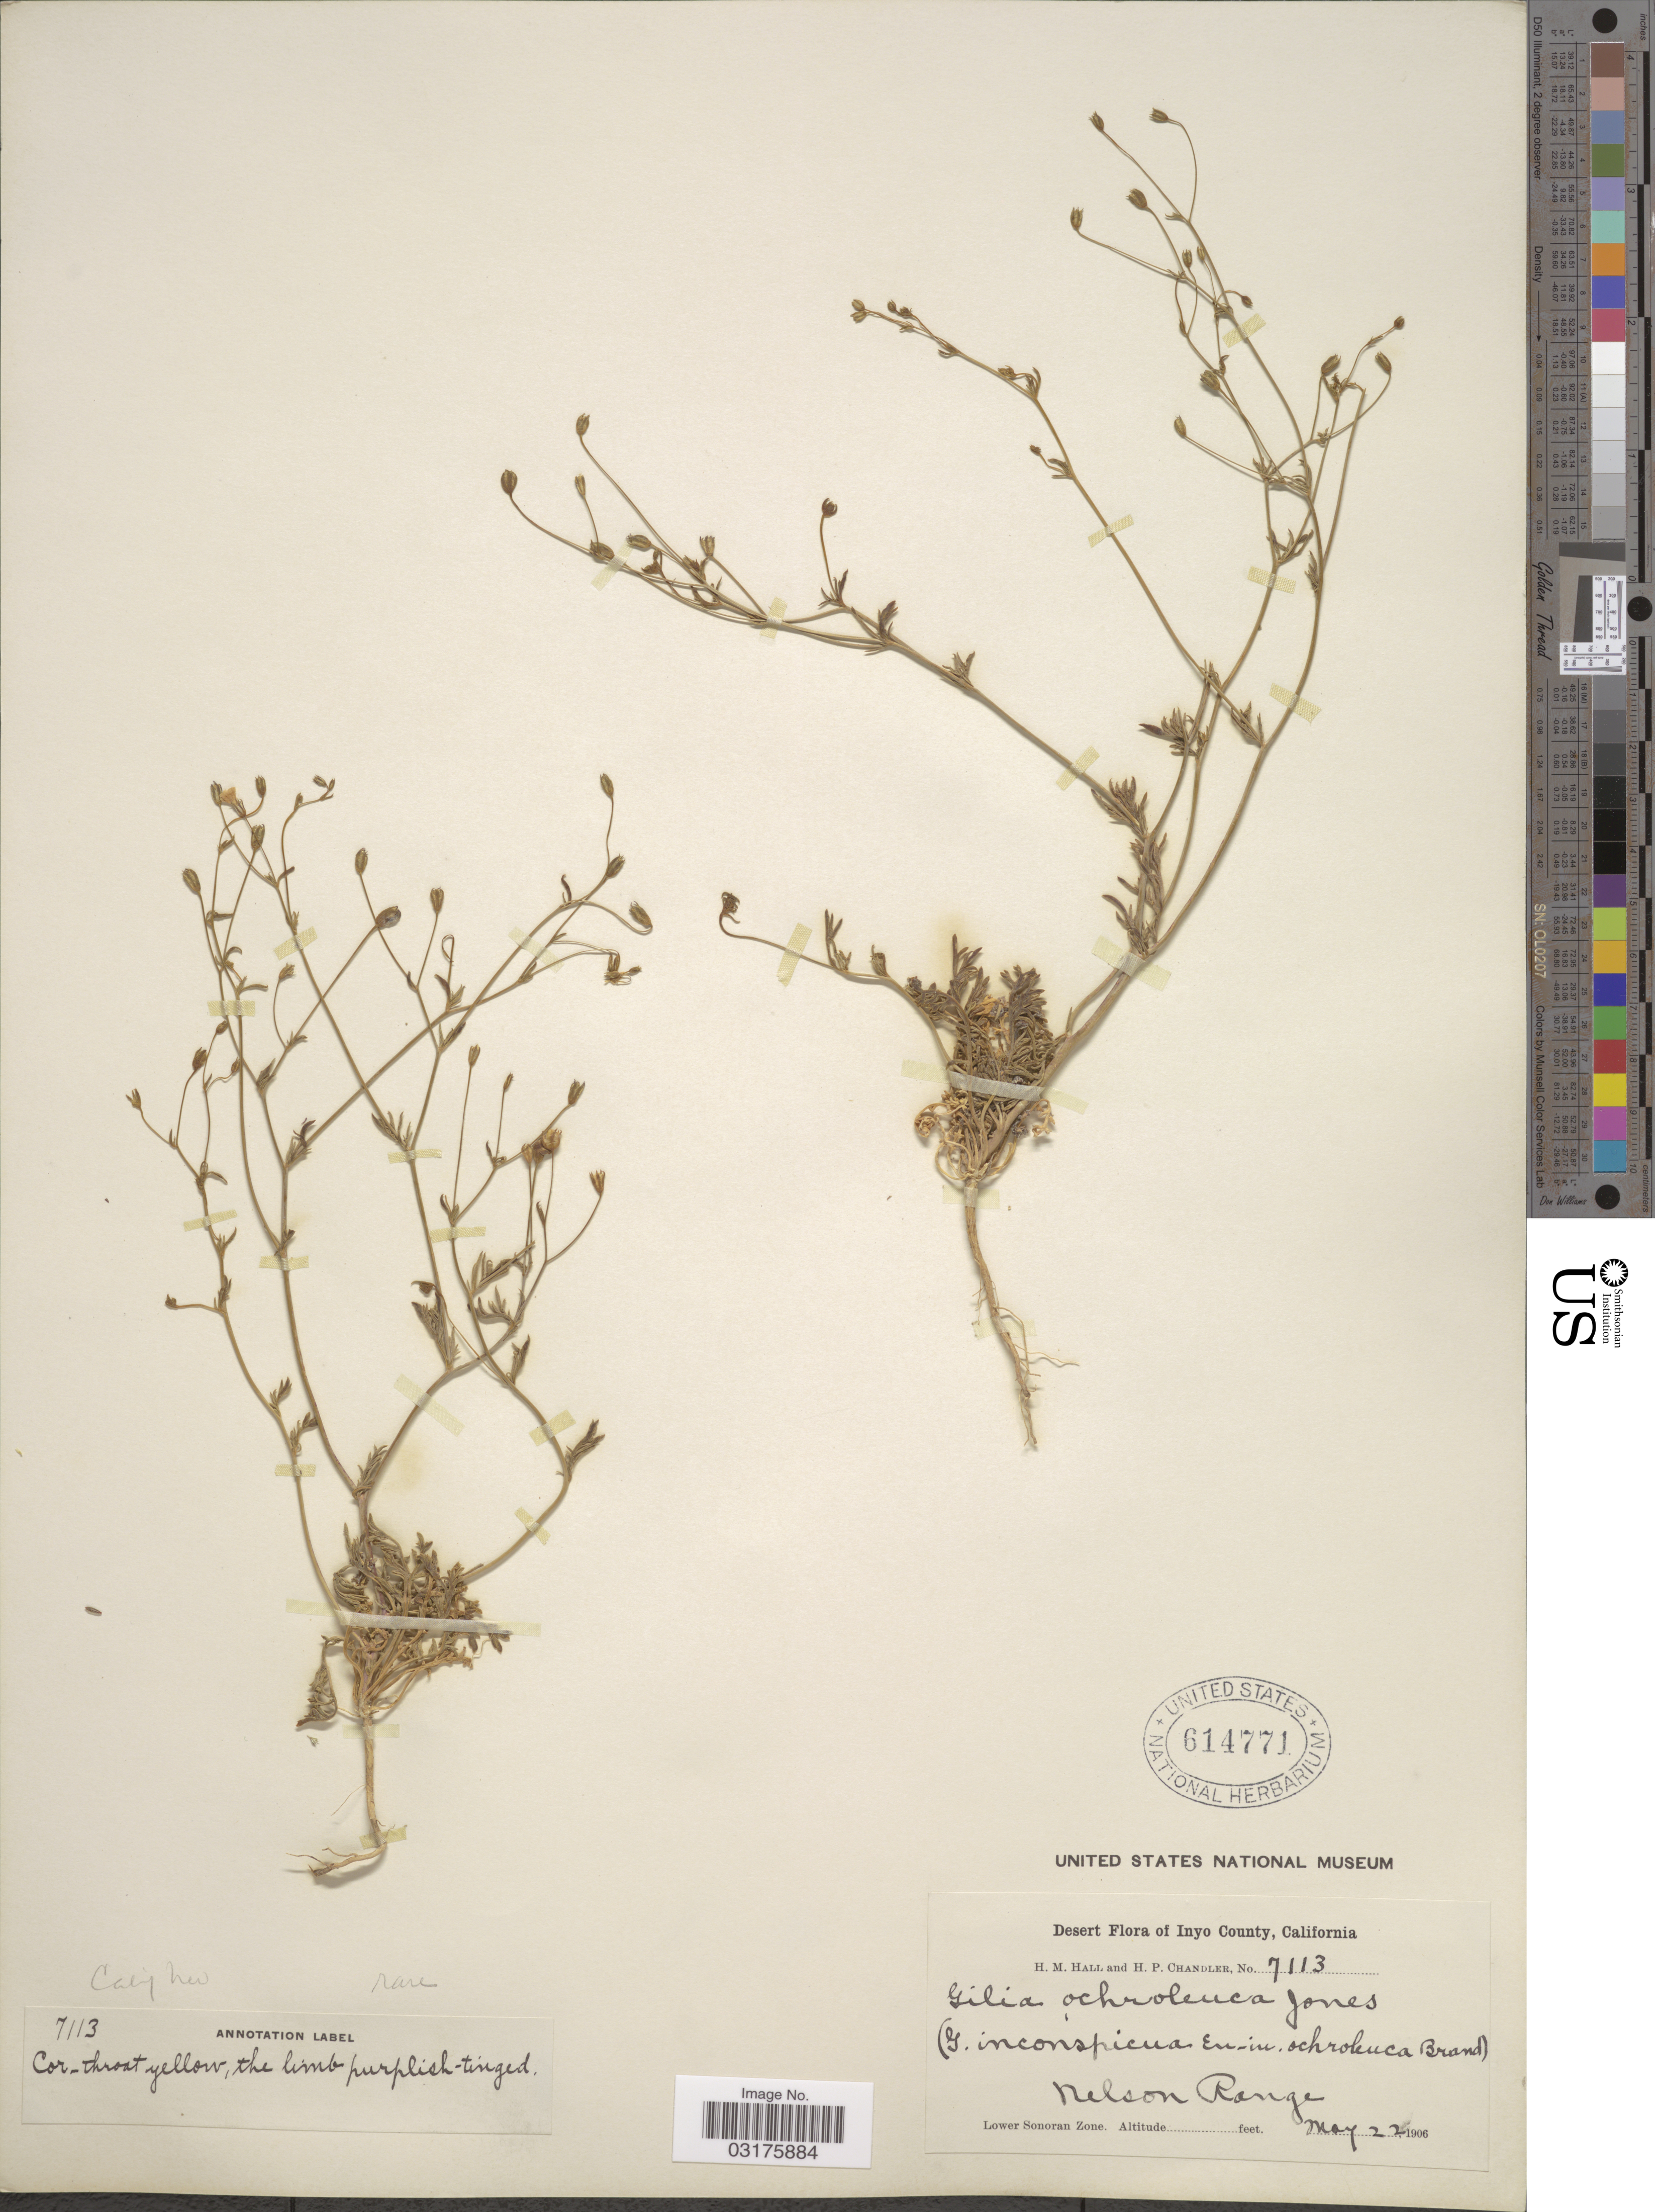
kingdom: Plantae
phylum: Tracheophyta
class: Magnoliopsida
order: Ericales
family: Polemoniaceae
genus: Gilia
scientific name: Gilia ochroleuca subsp. ochroleuca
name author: M.E. Jones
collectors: H. M. Hall & H. Chandler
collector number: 7113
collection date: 1906-05-22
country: United States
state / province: California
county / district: Inyo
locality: Inyo County, Nelson Range, Lower Sonoran Zone.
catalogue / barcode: US 614771